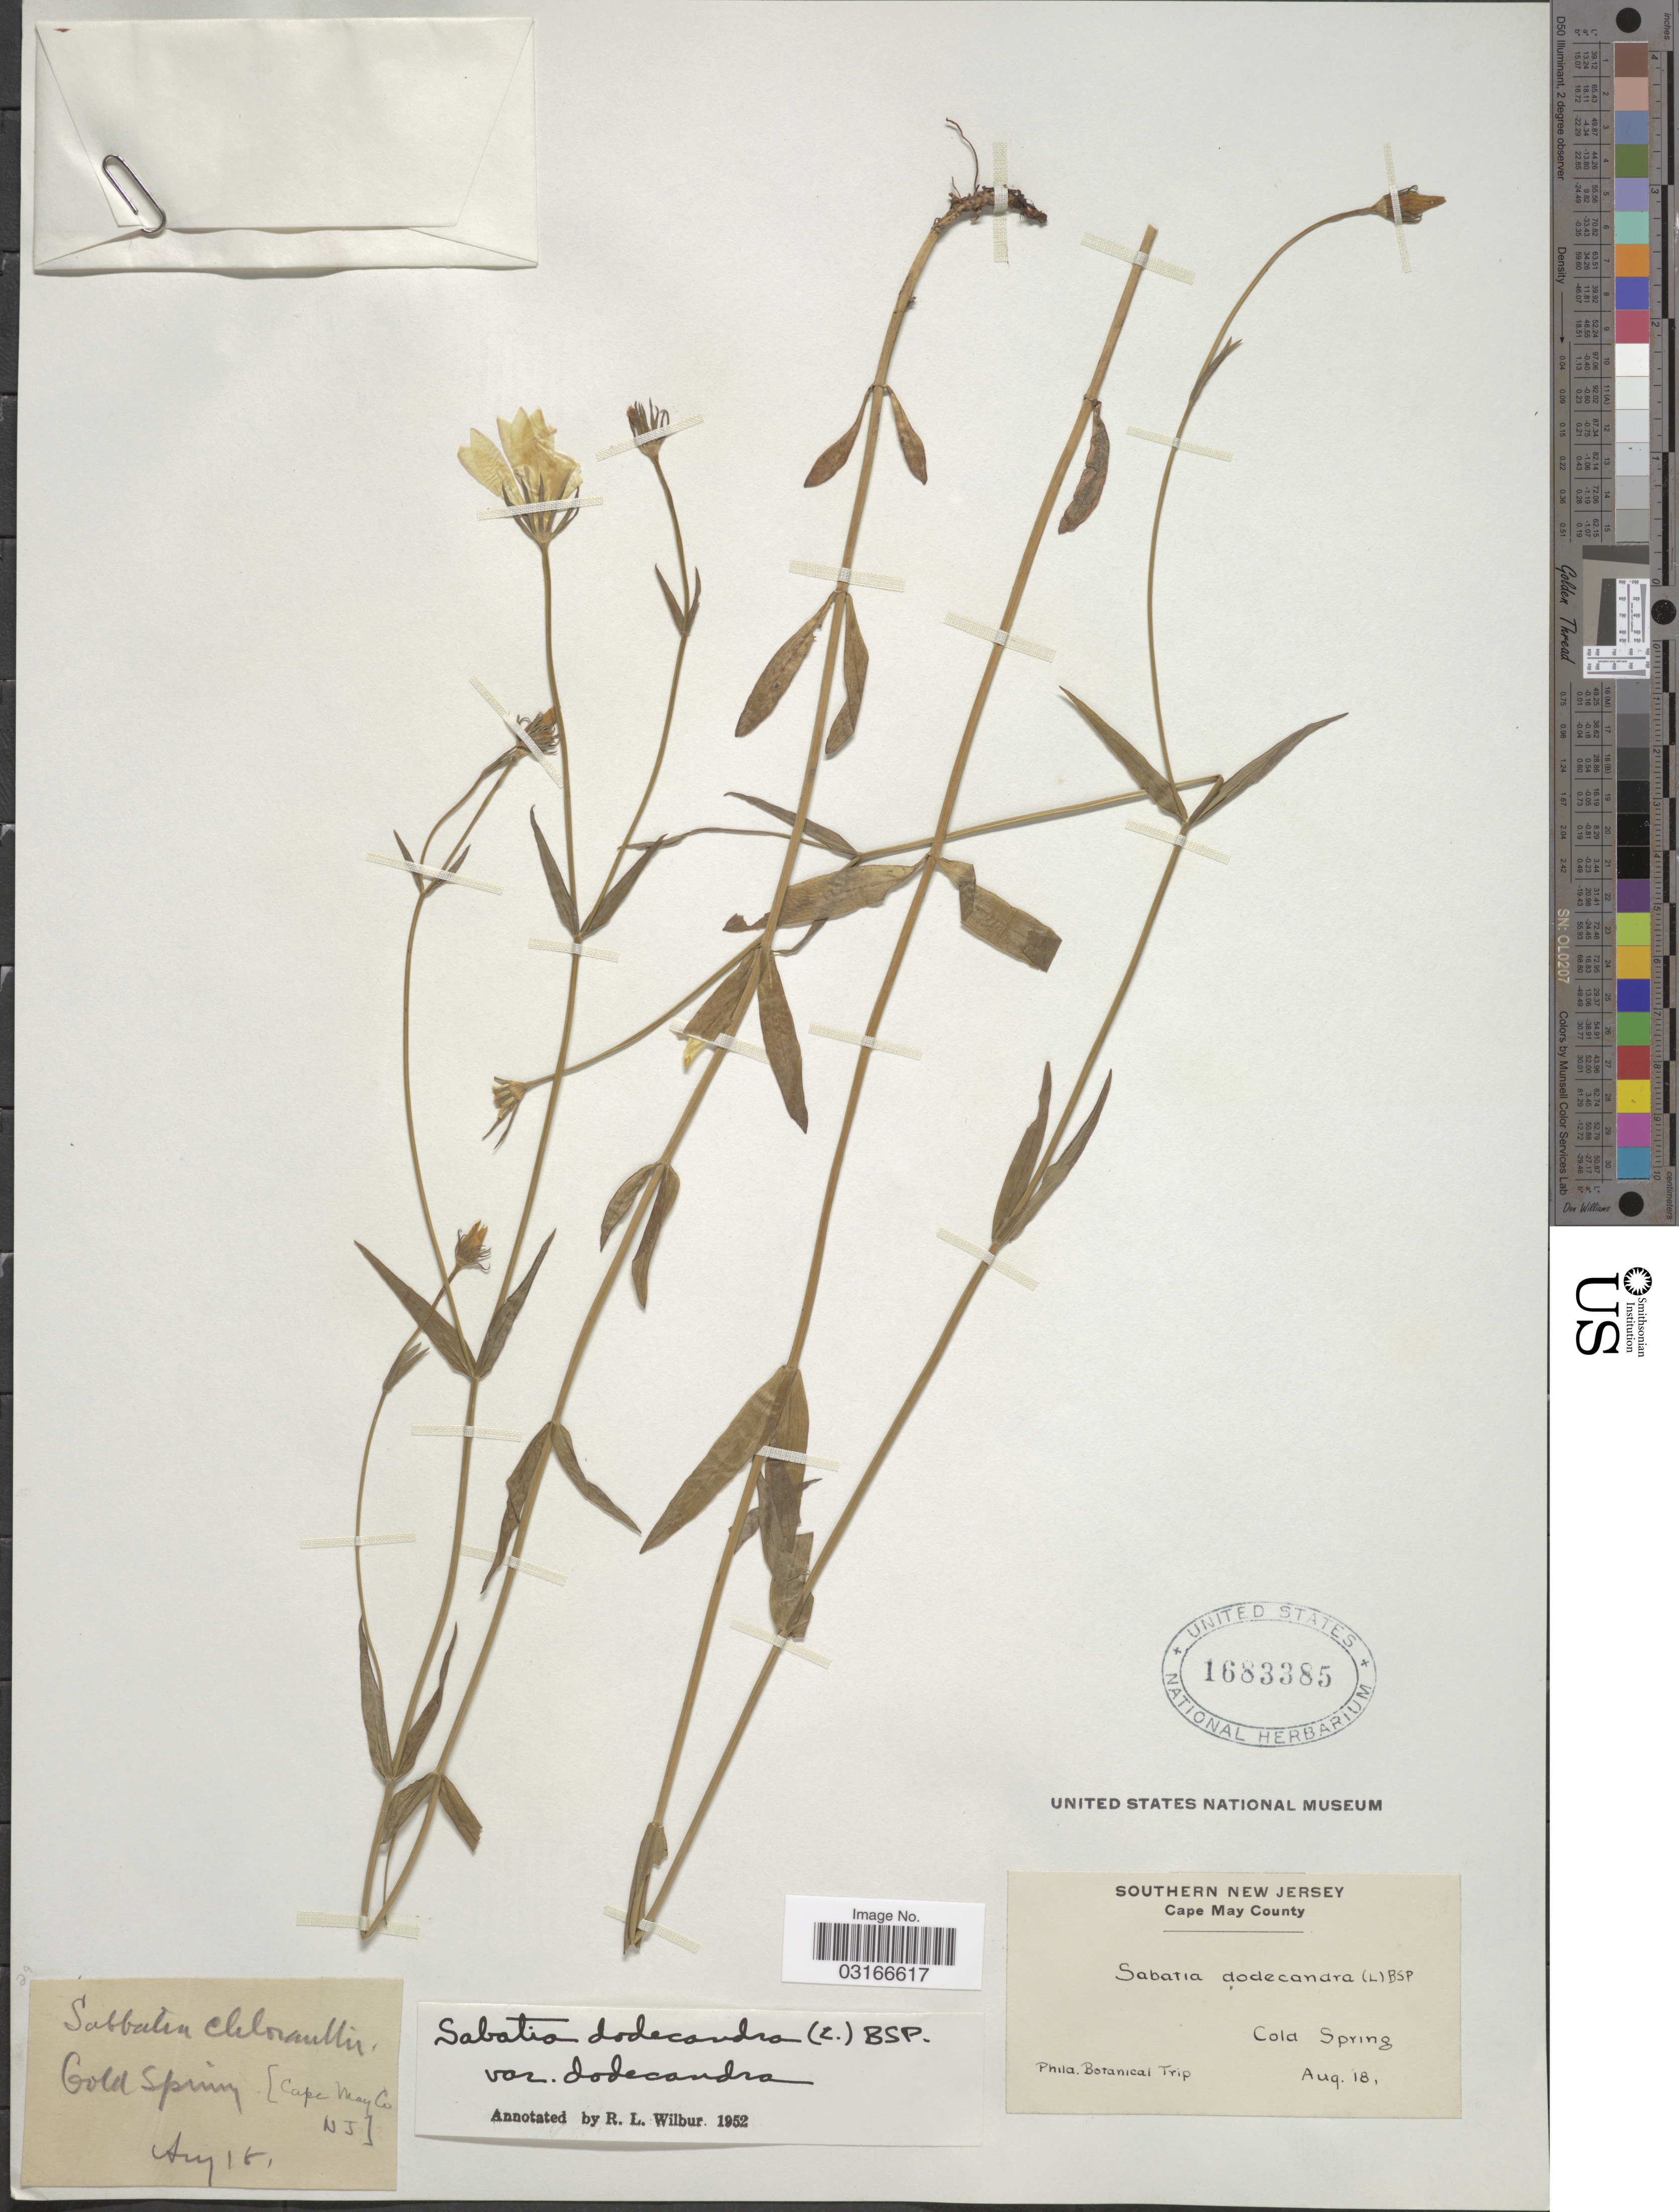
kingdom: Plantae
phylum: Tracheophyta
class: Magnoliopsida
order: Gentianales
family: Gentianaceae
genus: Sabatia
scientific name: Sabatia dodecandra var. dodecandra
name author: (L.) Britton et al.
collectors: Phila Botanical Trip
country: United States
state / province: New Jersey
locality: Southern New Jersey, Cape May County, Cold Spring.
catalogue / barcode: US 1683385